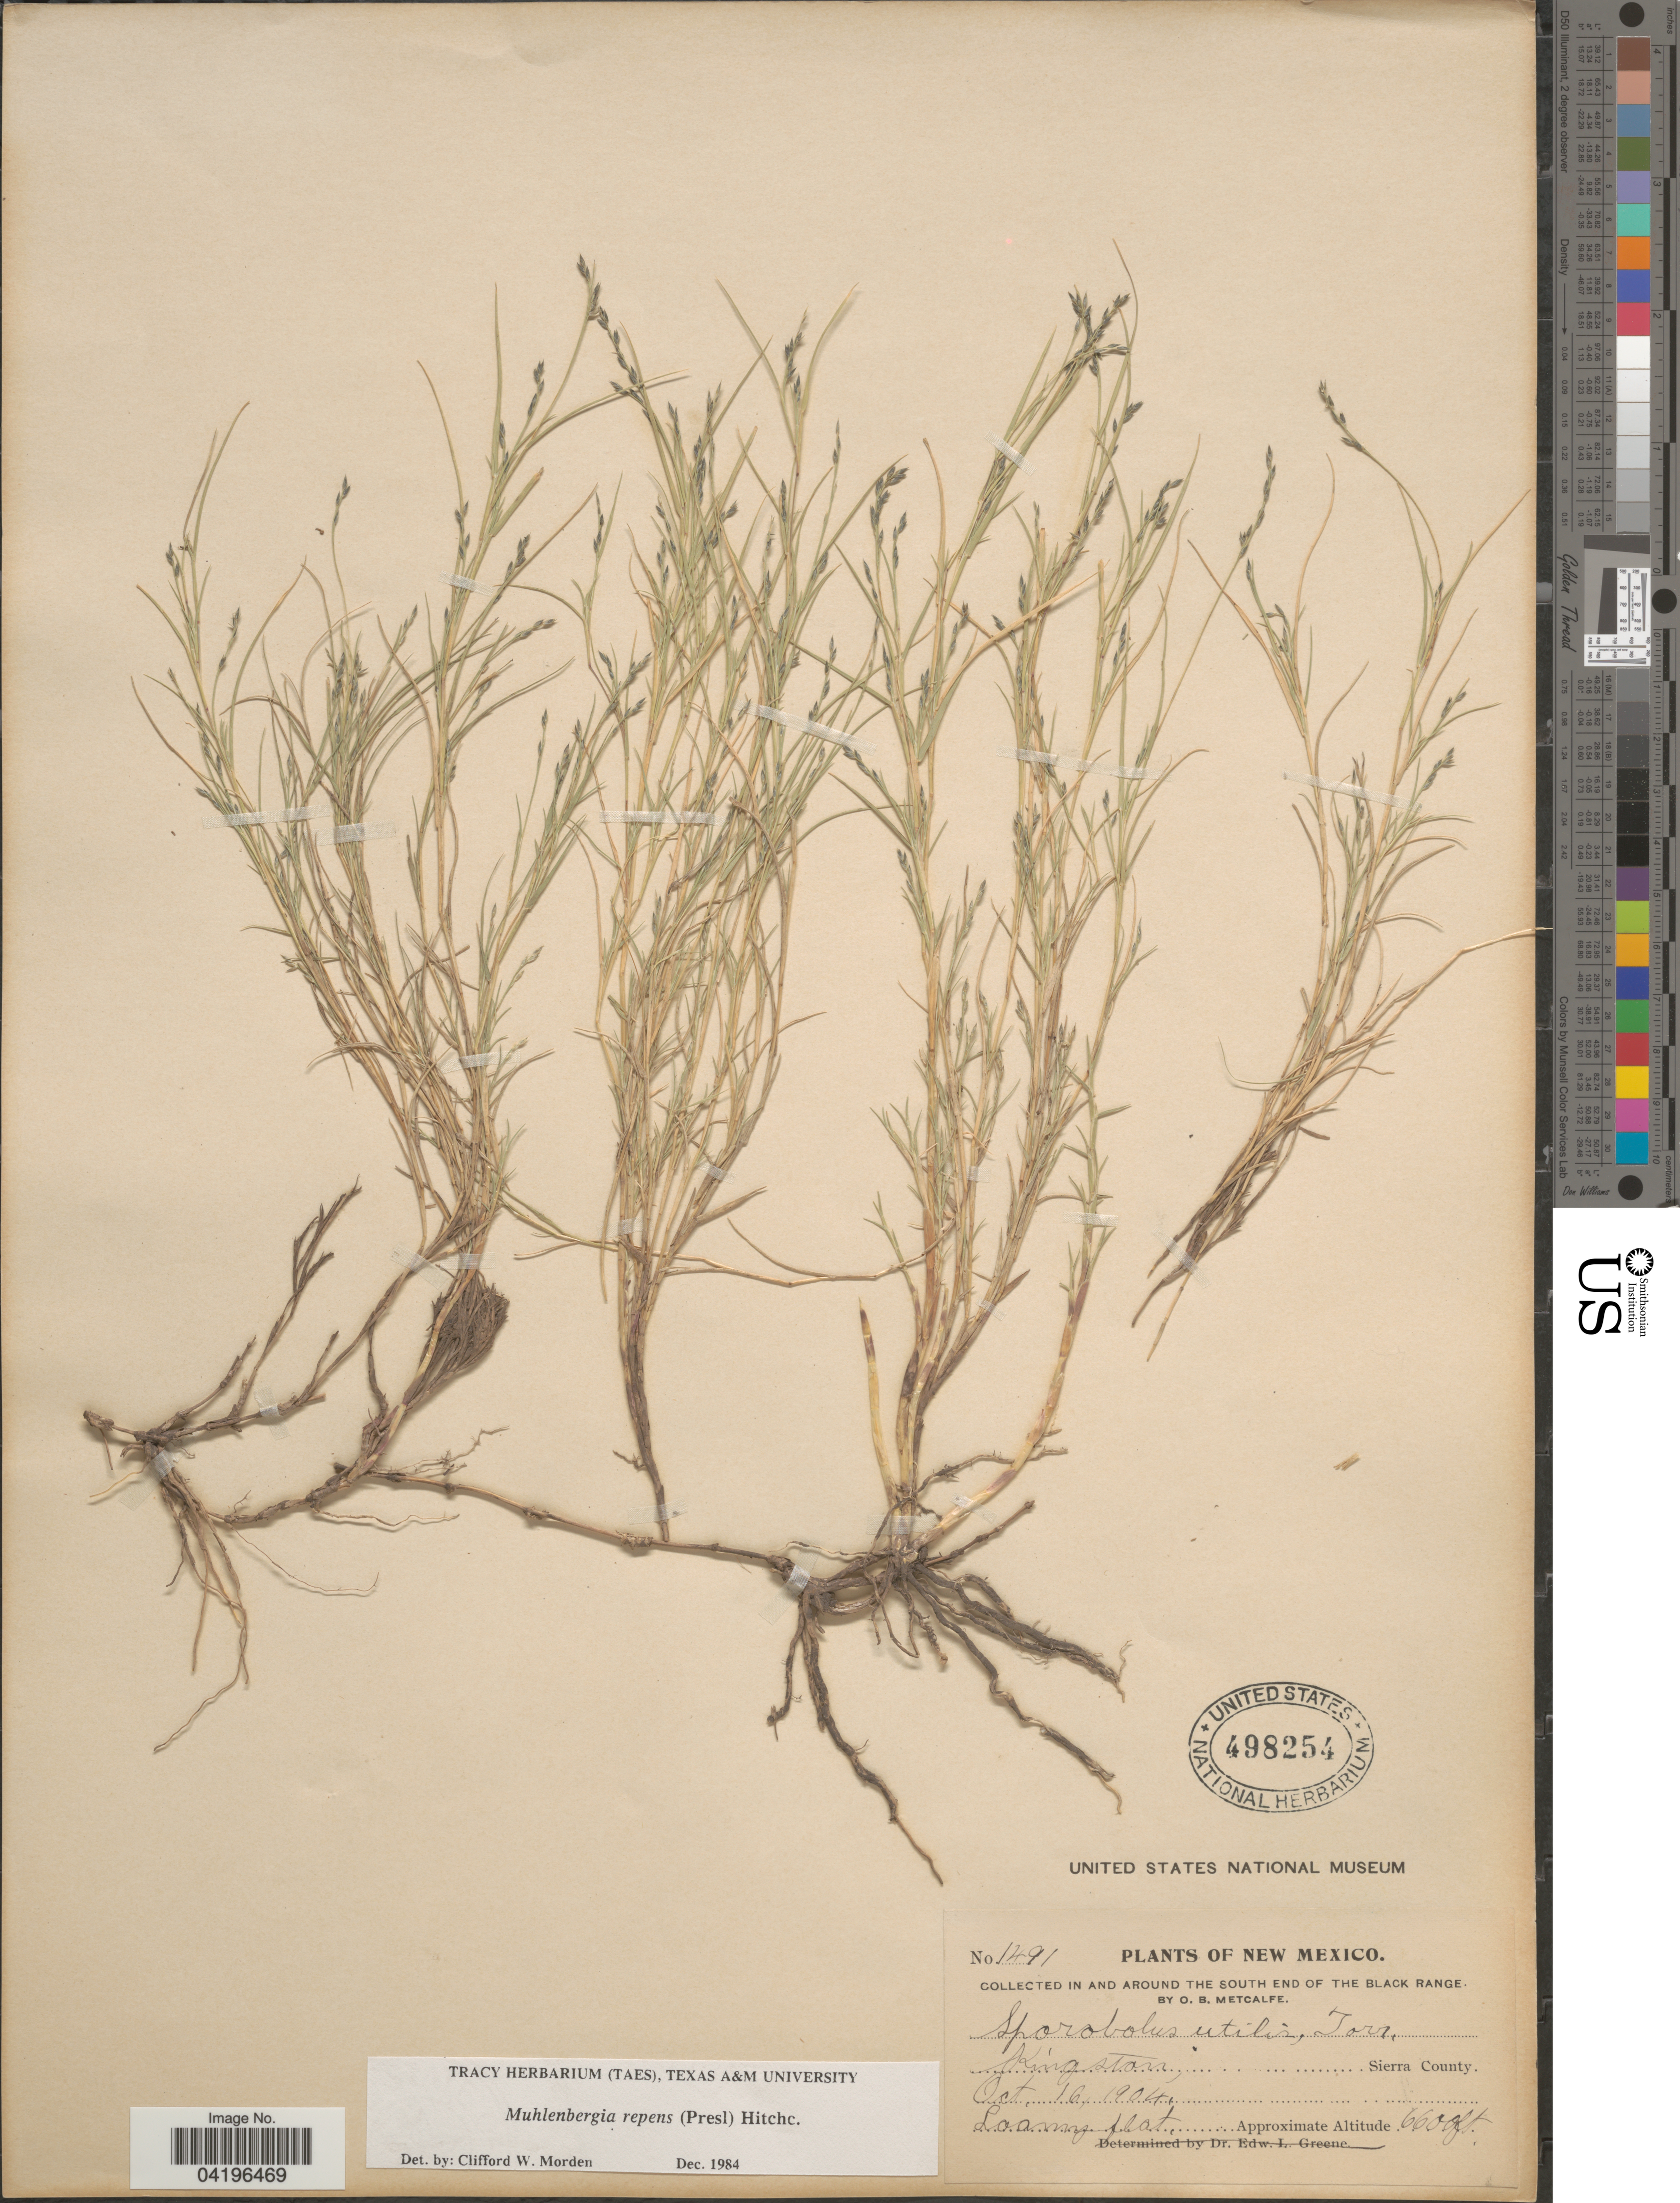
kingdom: Plantae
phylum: Tracheophyta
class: Liliopsida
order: Poales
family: Poaceae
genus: Muhlenbergia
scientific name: Muhlenbergia repens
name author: (J. Presl) Hitchc.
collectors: O. B. Metcalfe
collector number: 1491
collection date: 1904-10-16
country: United States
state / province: New Mexico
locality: In and around the south end of the Black Range. Kingston, Sierra County.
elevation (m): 2012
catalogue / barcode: US 498254